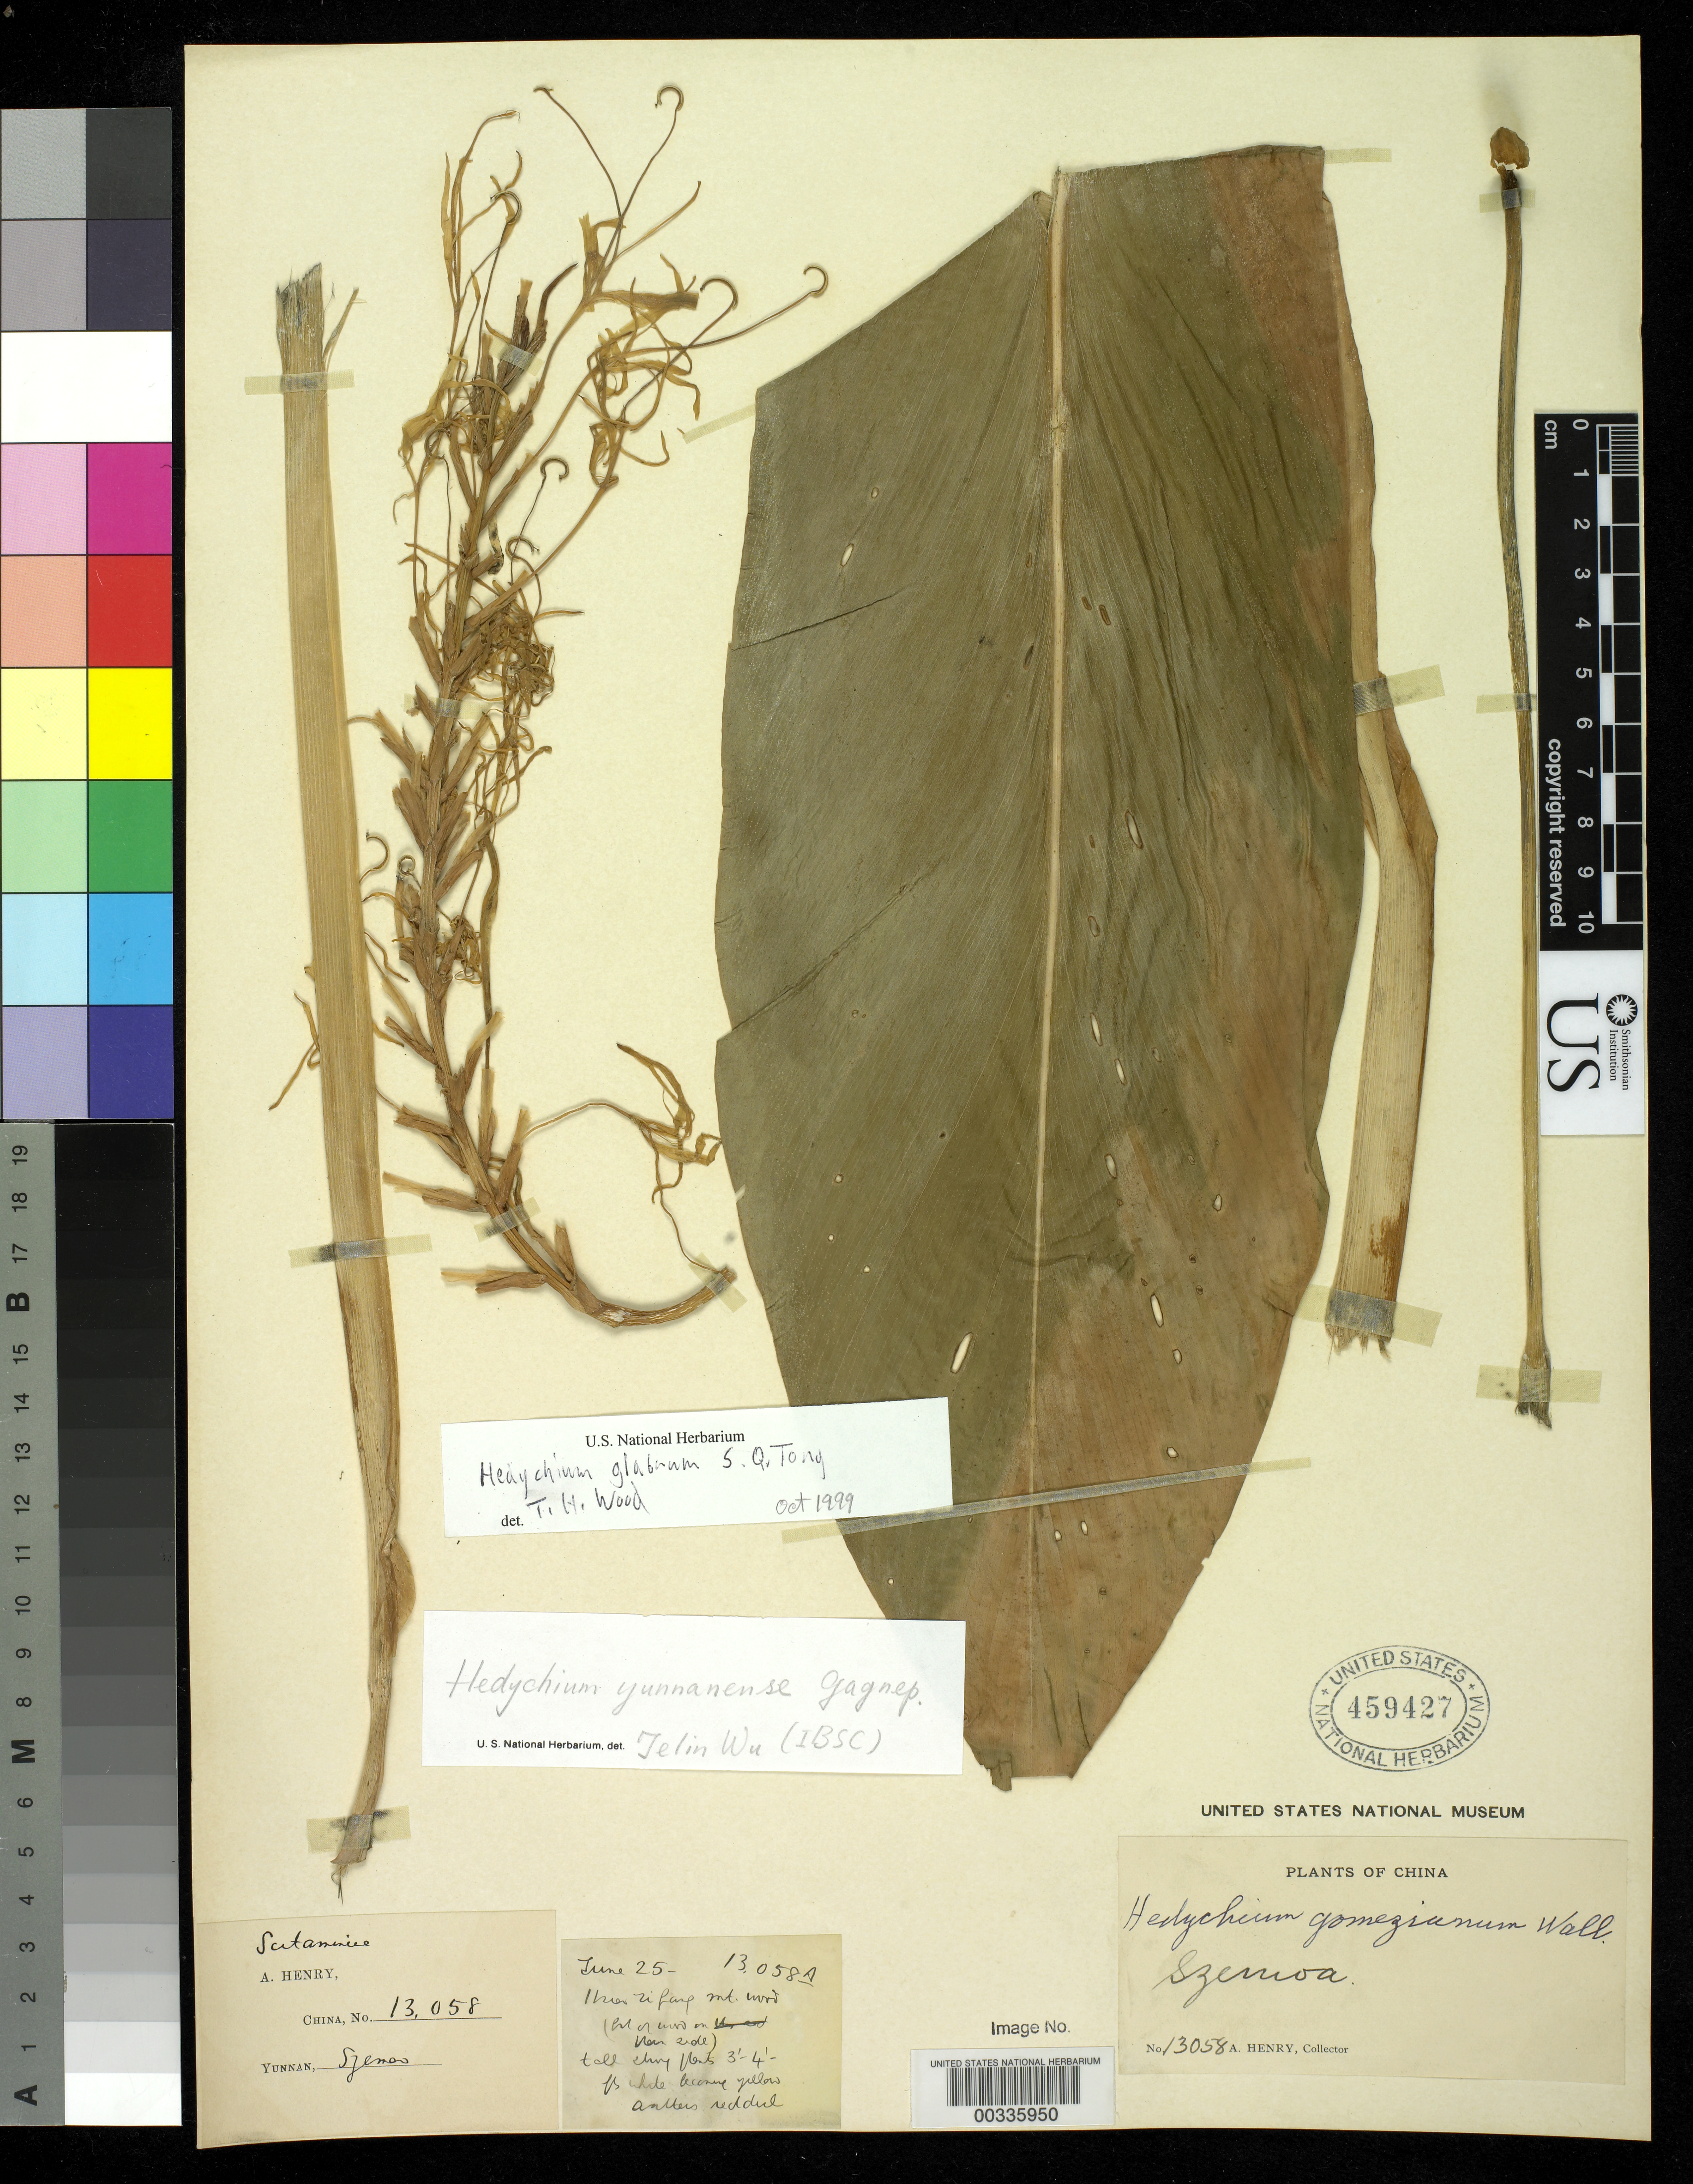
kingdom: Plantae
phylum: Tracheophyta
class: Liliopsida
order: Zingiberales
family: Zingiberaceae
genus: Hedychium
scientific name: Hedychium glabrum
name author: S.Q. Tong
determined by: Wood, T. H.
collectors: A. Henry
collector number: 13058 A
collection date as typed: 25 Jun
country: China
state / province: Yunnan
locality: Szemoa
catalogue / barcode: US 459427